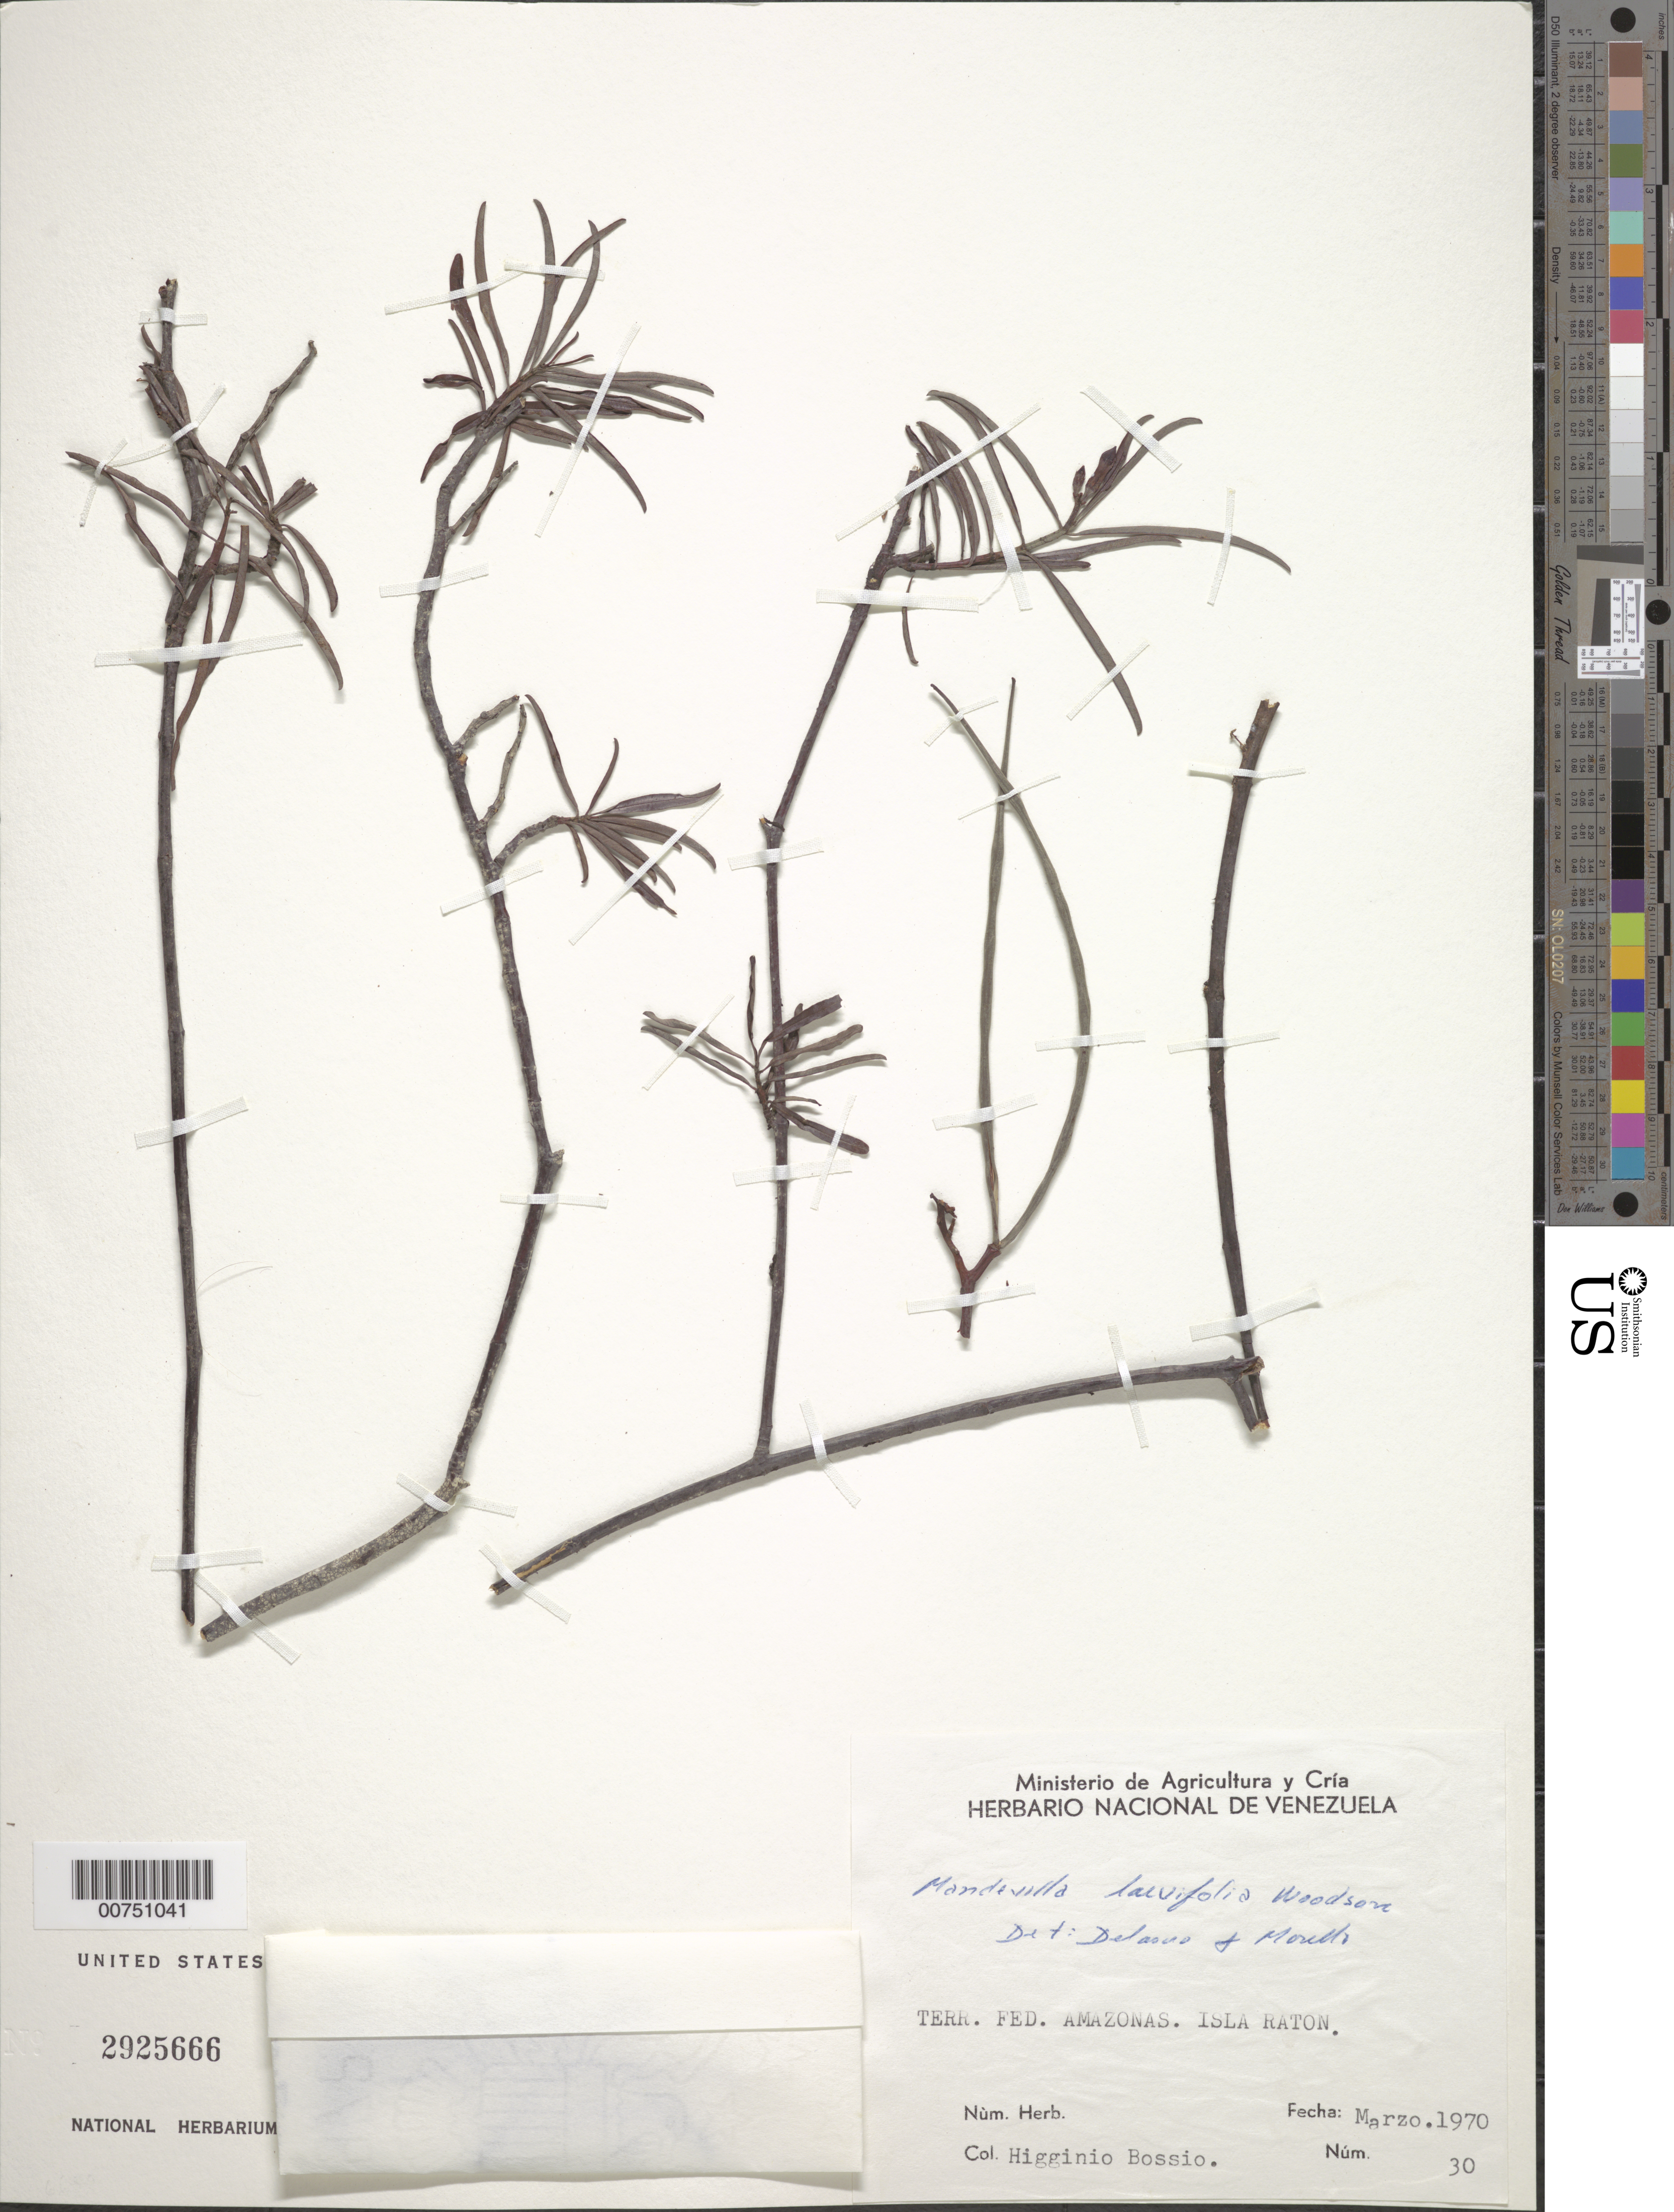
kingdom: Plantae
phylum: Tracheophyta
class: Magnoliopsida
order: Gentianales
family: Apocynaceae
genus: Mandevilla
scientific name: Mandevilla lancifolia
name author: Woodson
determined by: Delascho, F.; Morelli, P.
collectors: H. Bossio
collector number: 30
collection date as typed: Mar-70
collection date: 1970-03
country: Venezuela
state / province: Amazonas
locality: Isla Ratón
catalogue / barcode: US 2925666